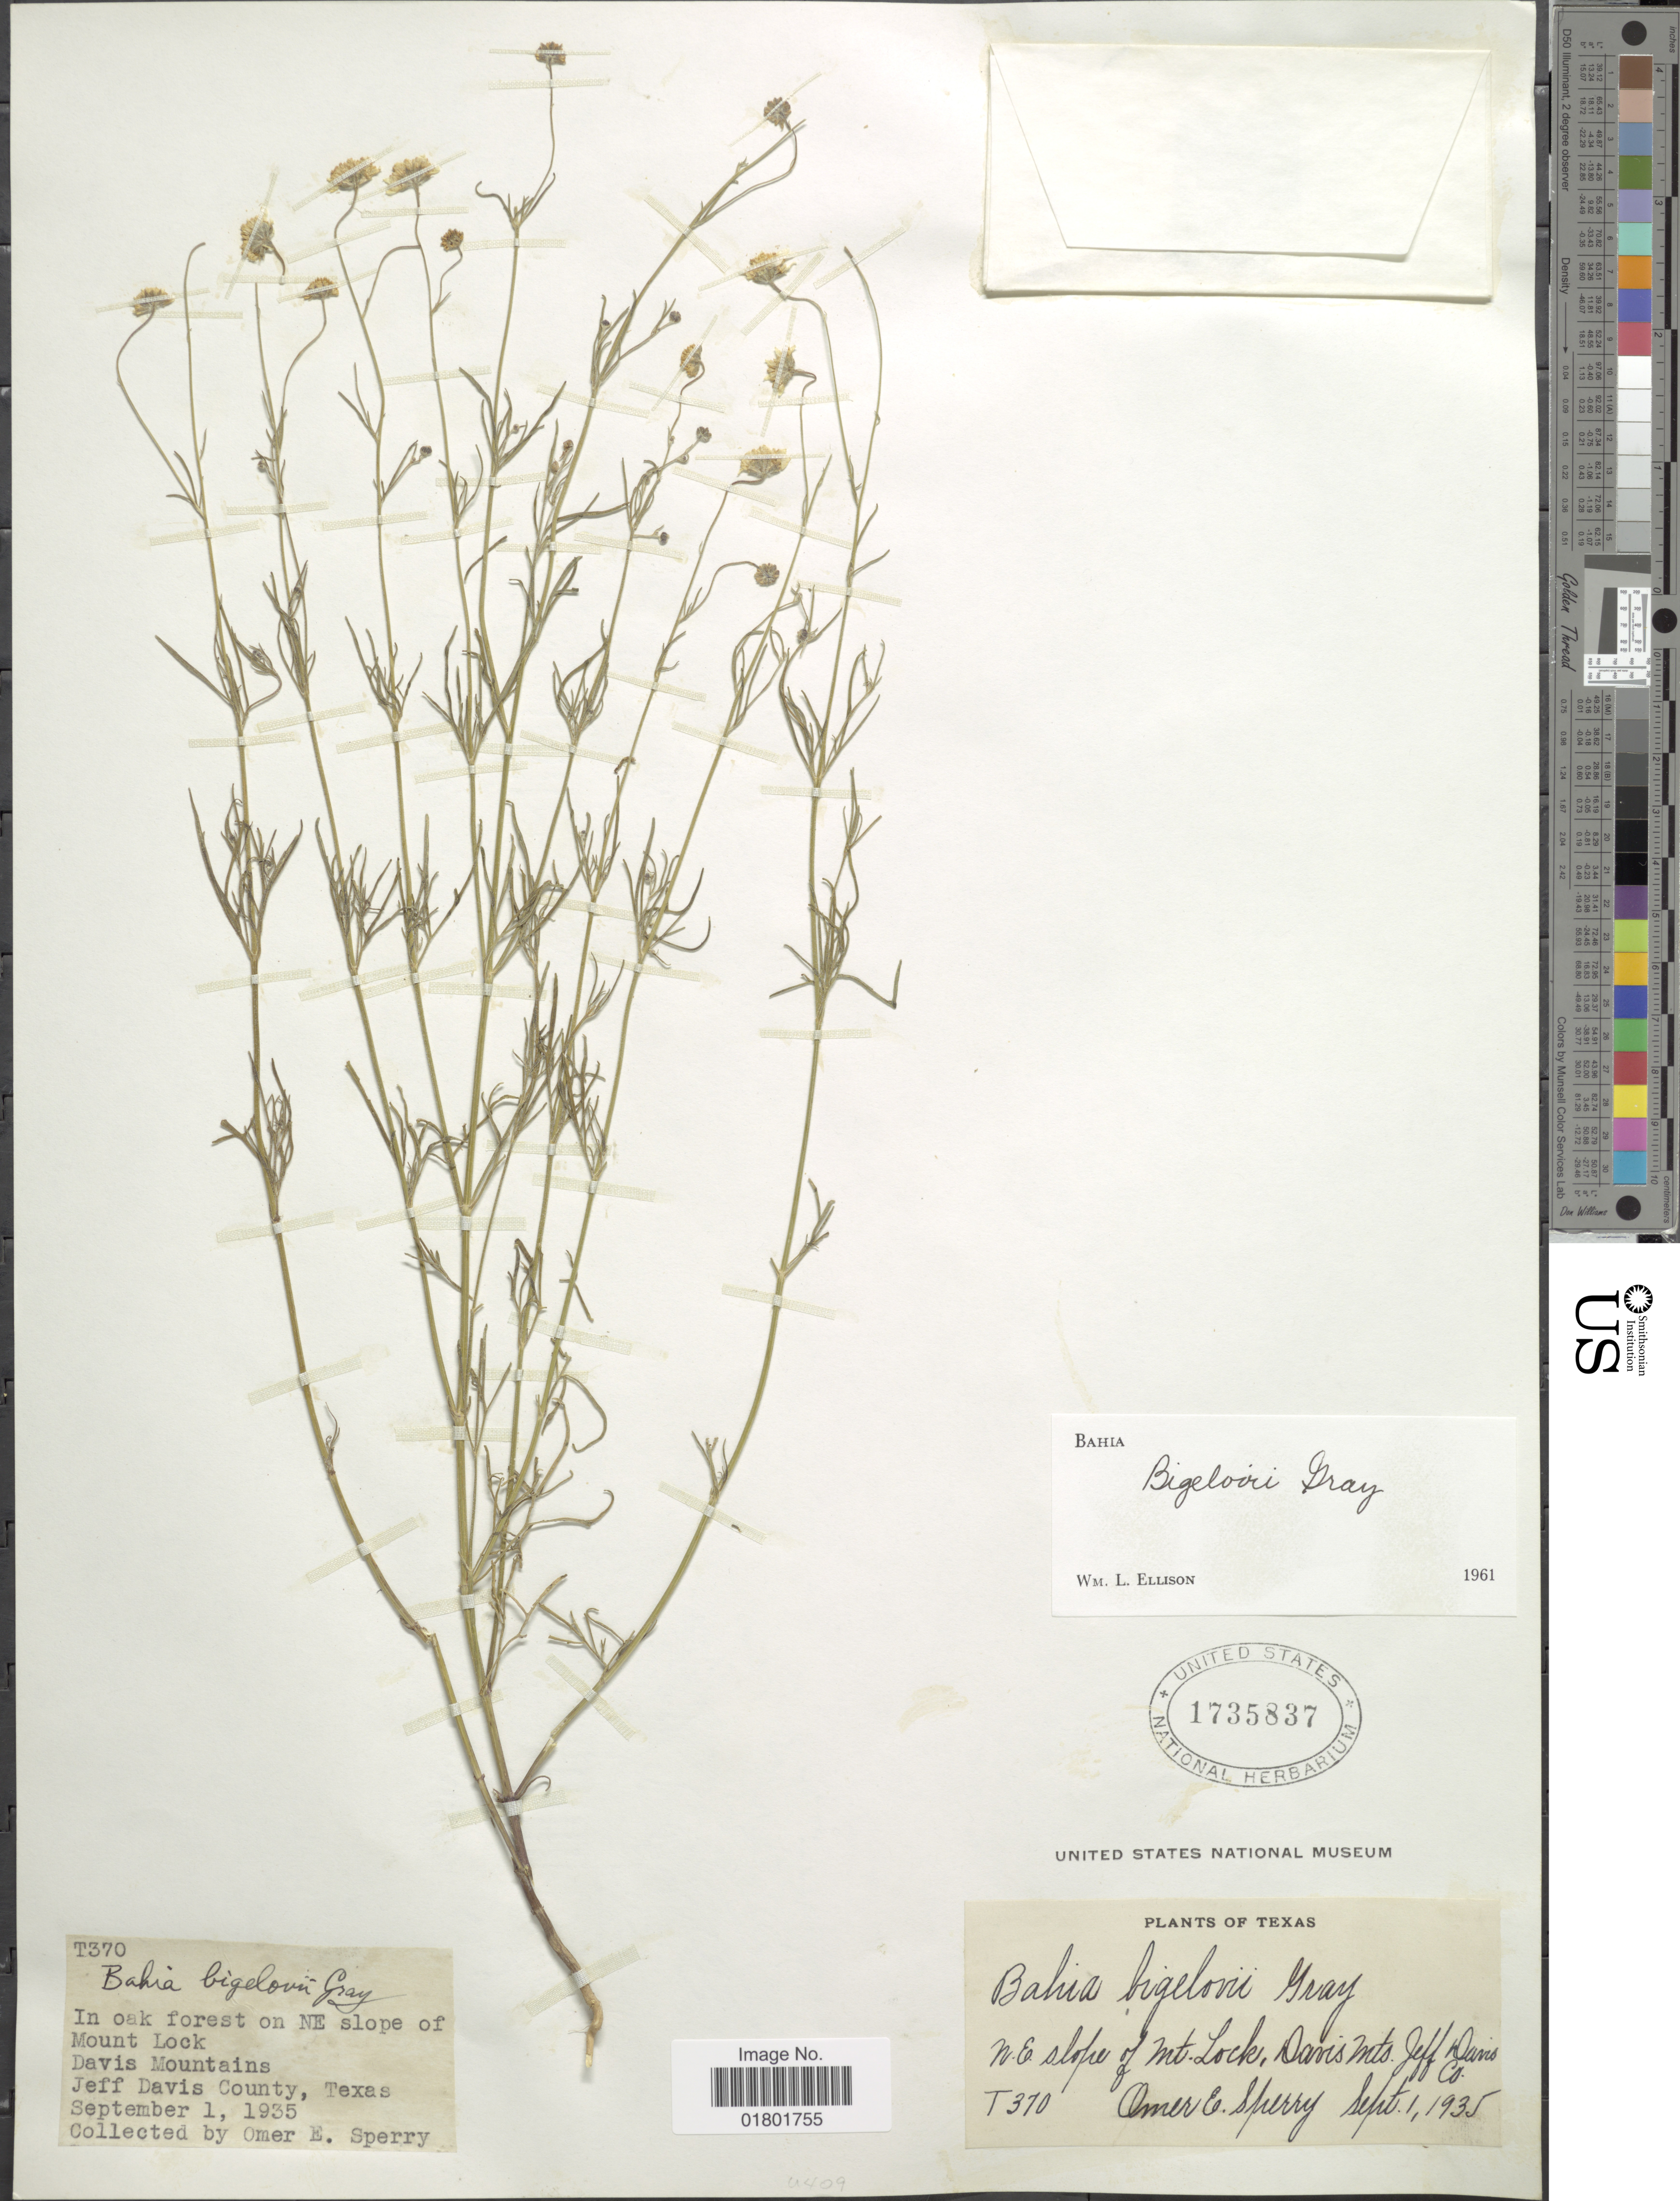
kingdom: Plantae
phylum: Tracheophyta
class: Magnoliopsida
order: Asterales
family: Asteraceae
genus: Bahia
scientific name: Bahia bigelovii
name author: A. Gray in Emory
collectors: O. E. Sperry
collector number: T370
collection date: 1935-09-01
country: United States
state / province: Texas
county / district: Jeff Davis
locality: In oak forest on NE slope of Mount Lock, Davis Mountains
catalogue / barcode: US 1735837